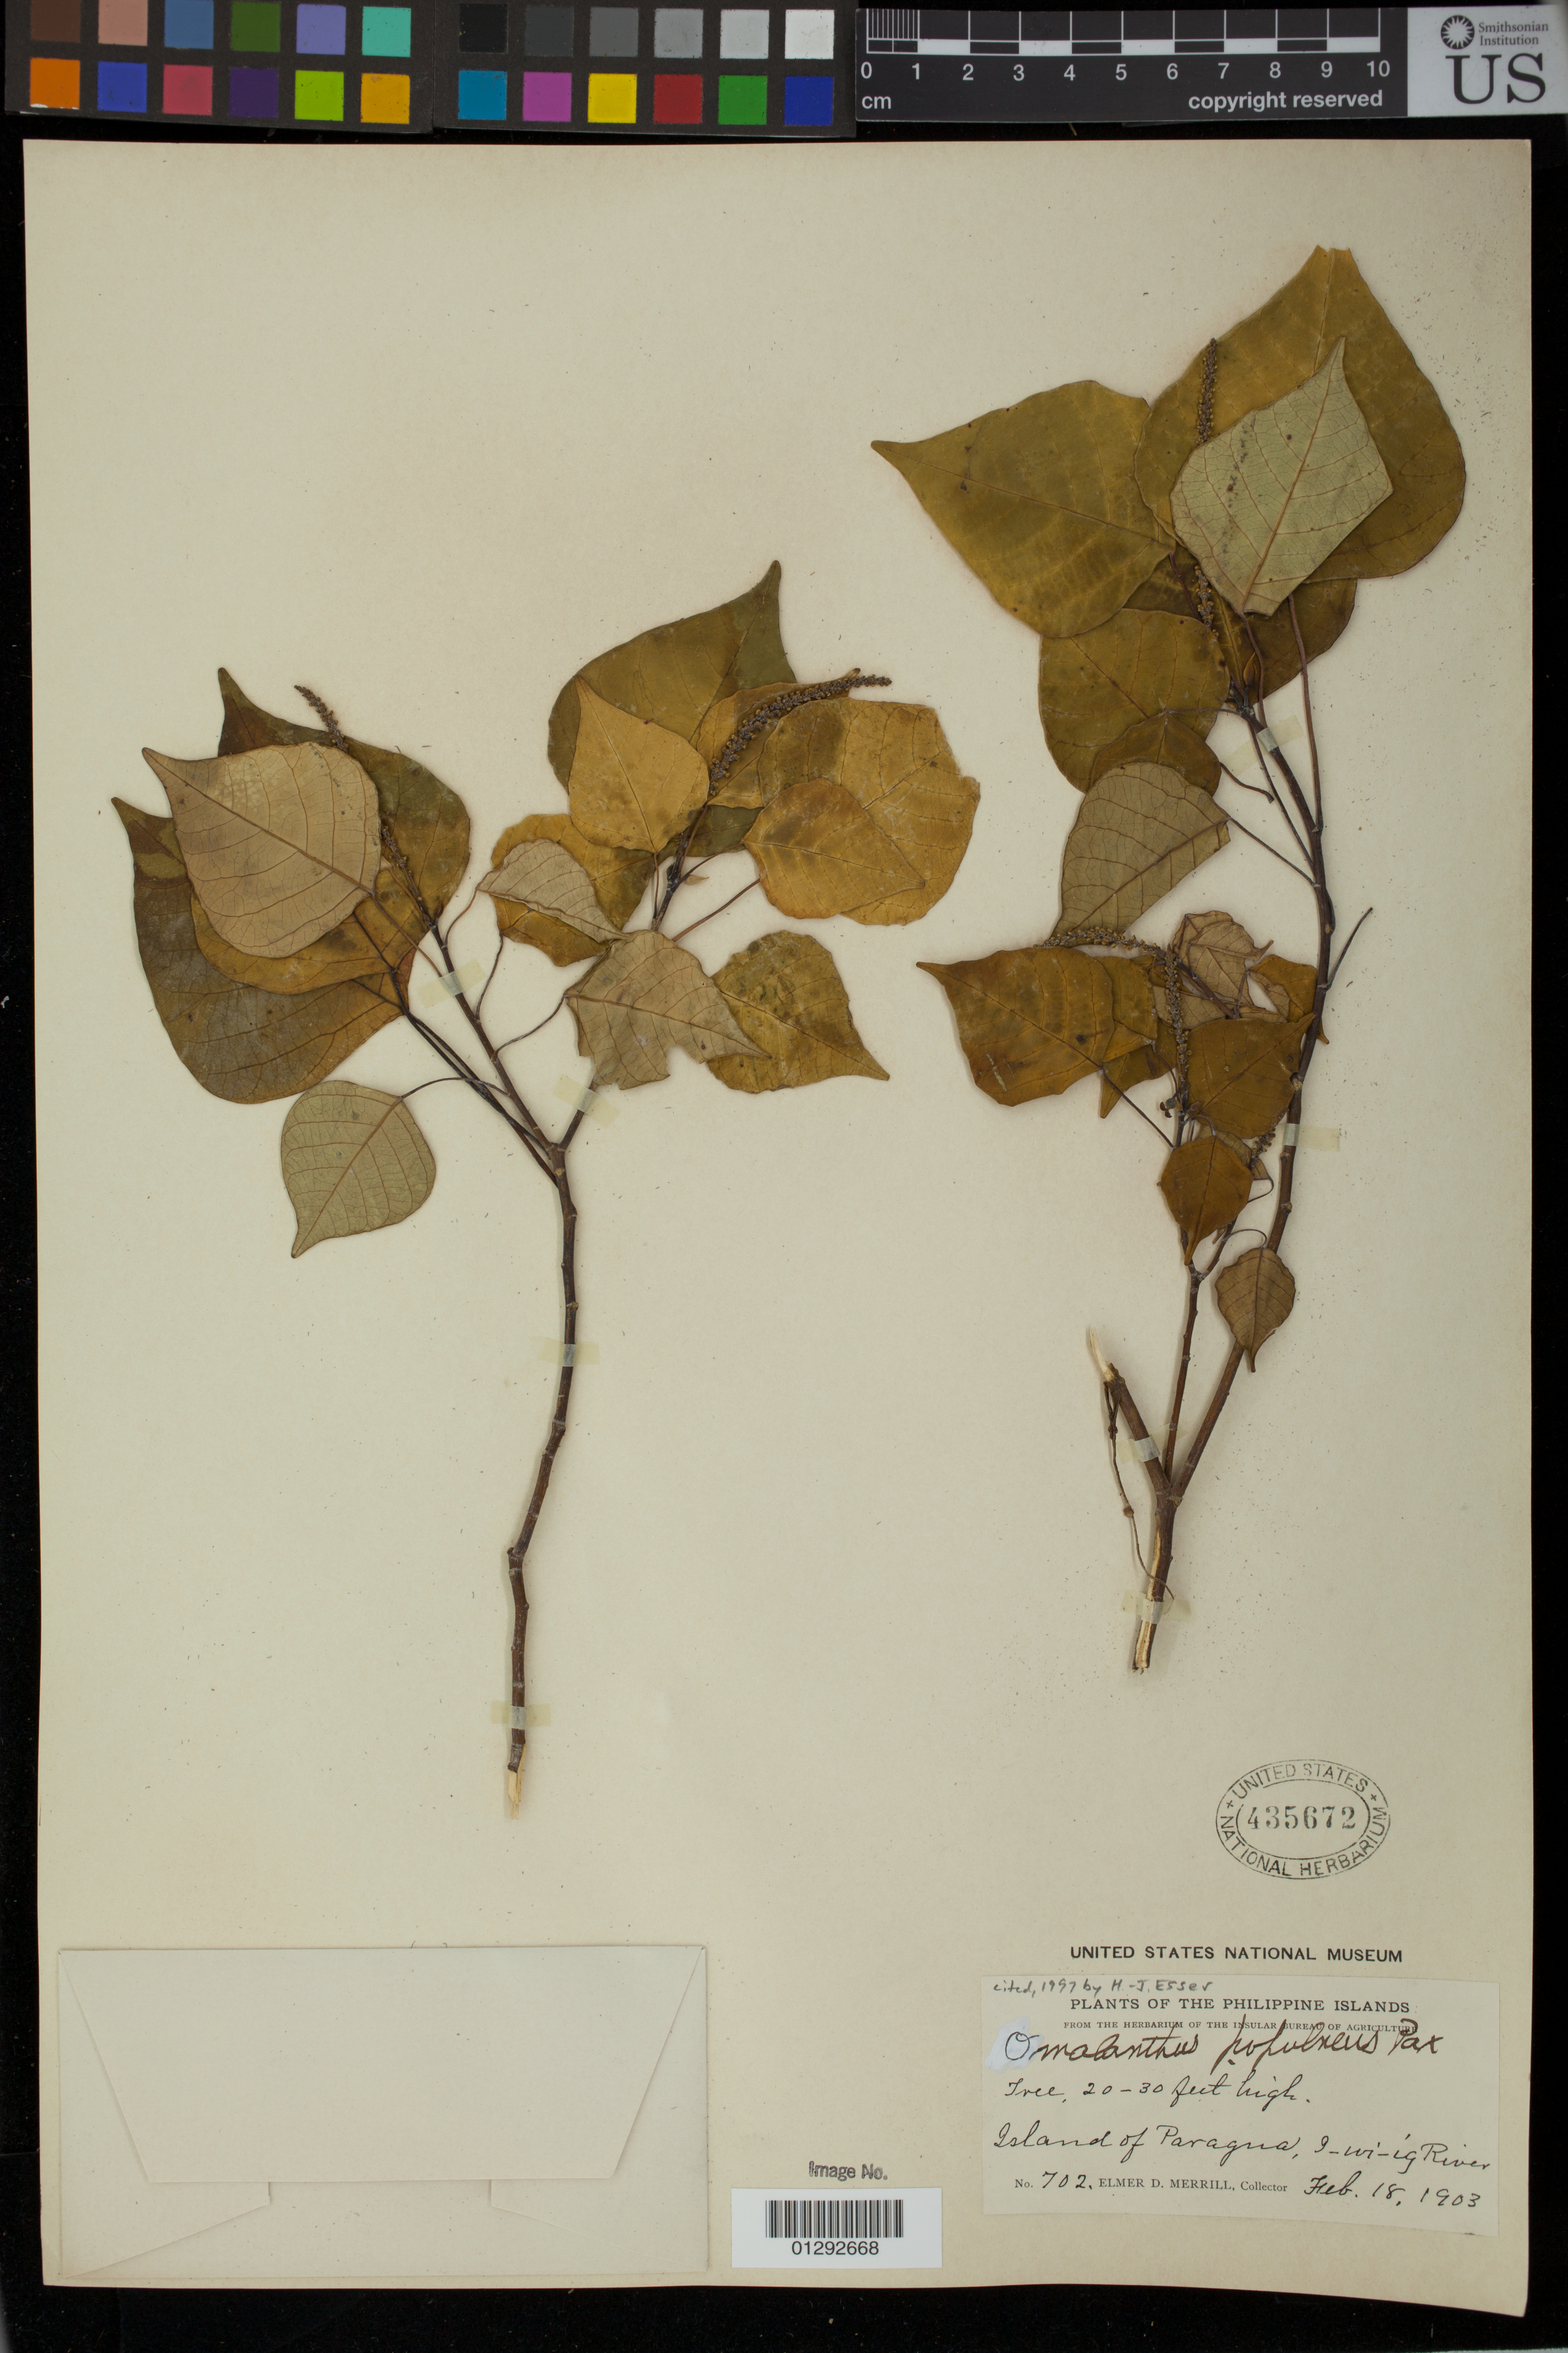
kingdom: Plantae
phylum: Tracheophyta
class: Magnoliopsida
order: Malpighiales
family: Euphorbiaceae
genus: Homalanthus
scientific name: Homalanthus populneus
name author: (Geiseler) Kuntze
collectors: E. D. Merrill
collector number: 702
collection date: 1903-02-18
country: Philippines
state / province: Mimaropa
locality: Island of Paragua. I-wi-ig River.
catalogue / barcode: US 435672